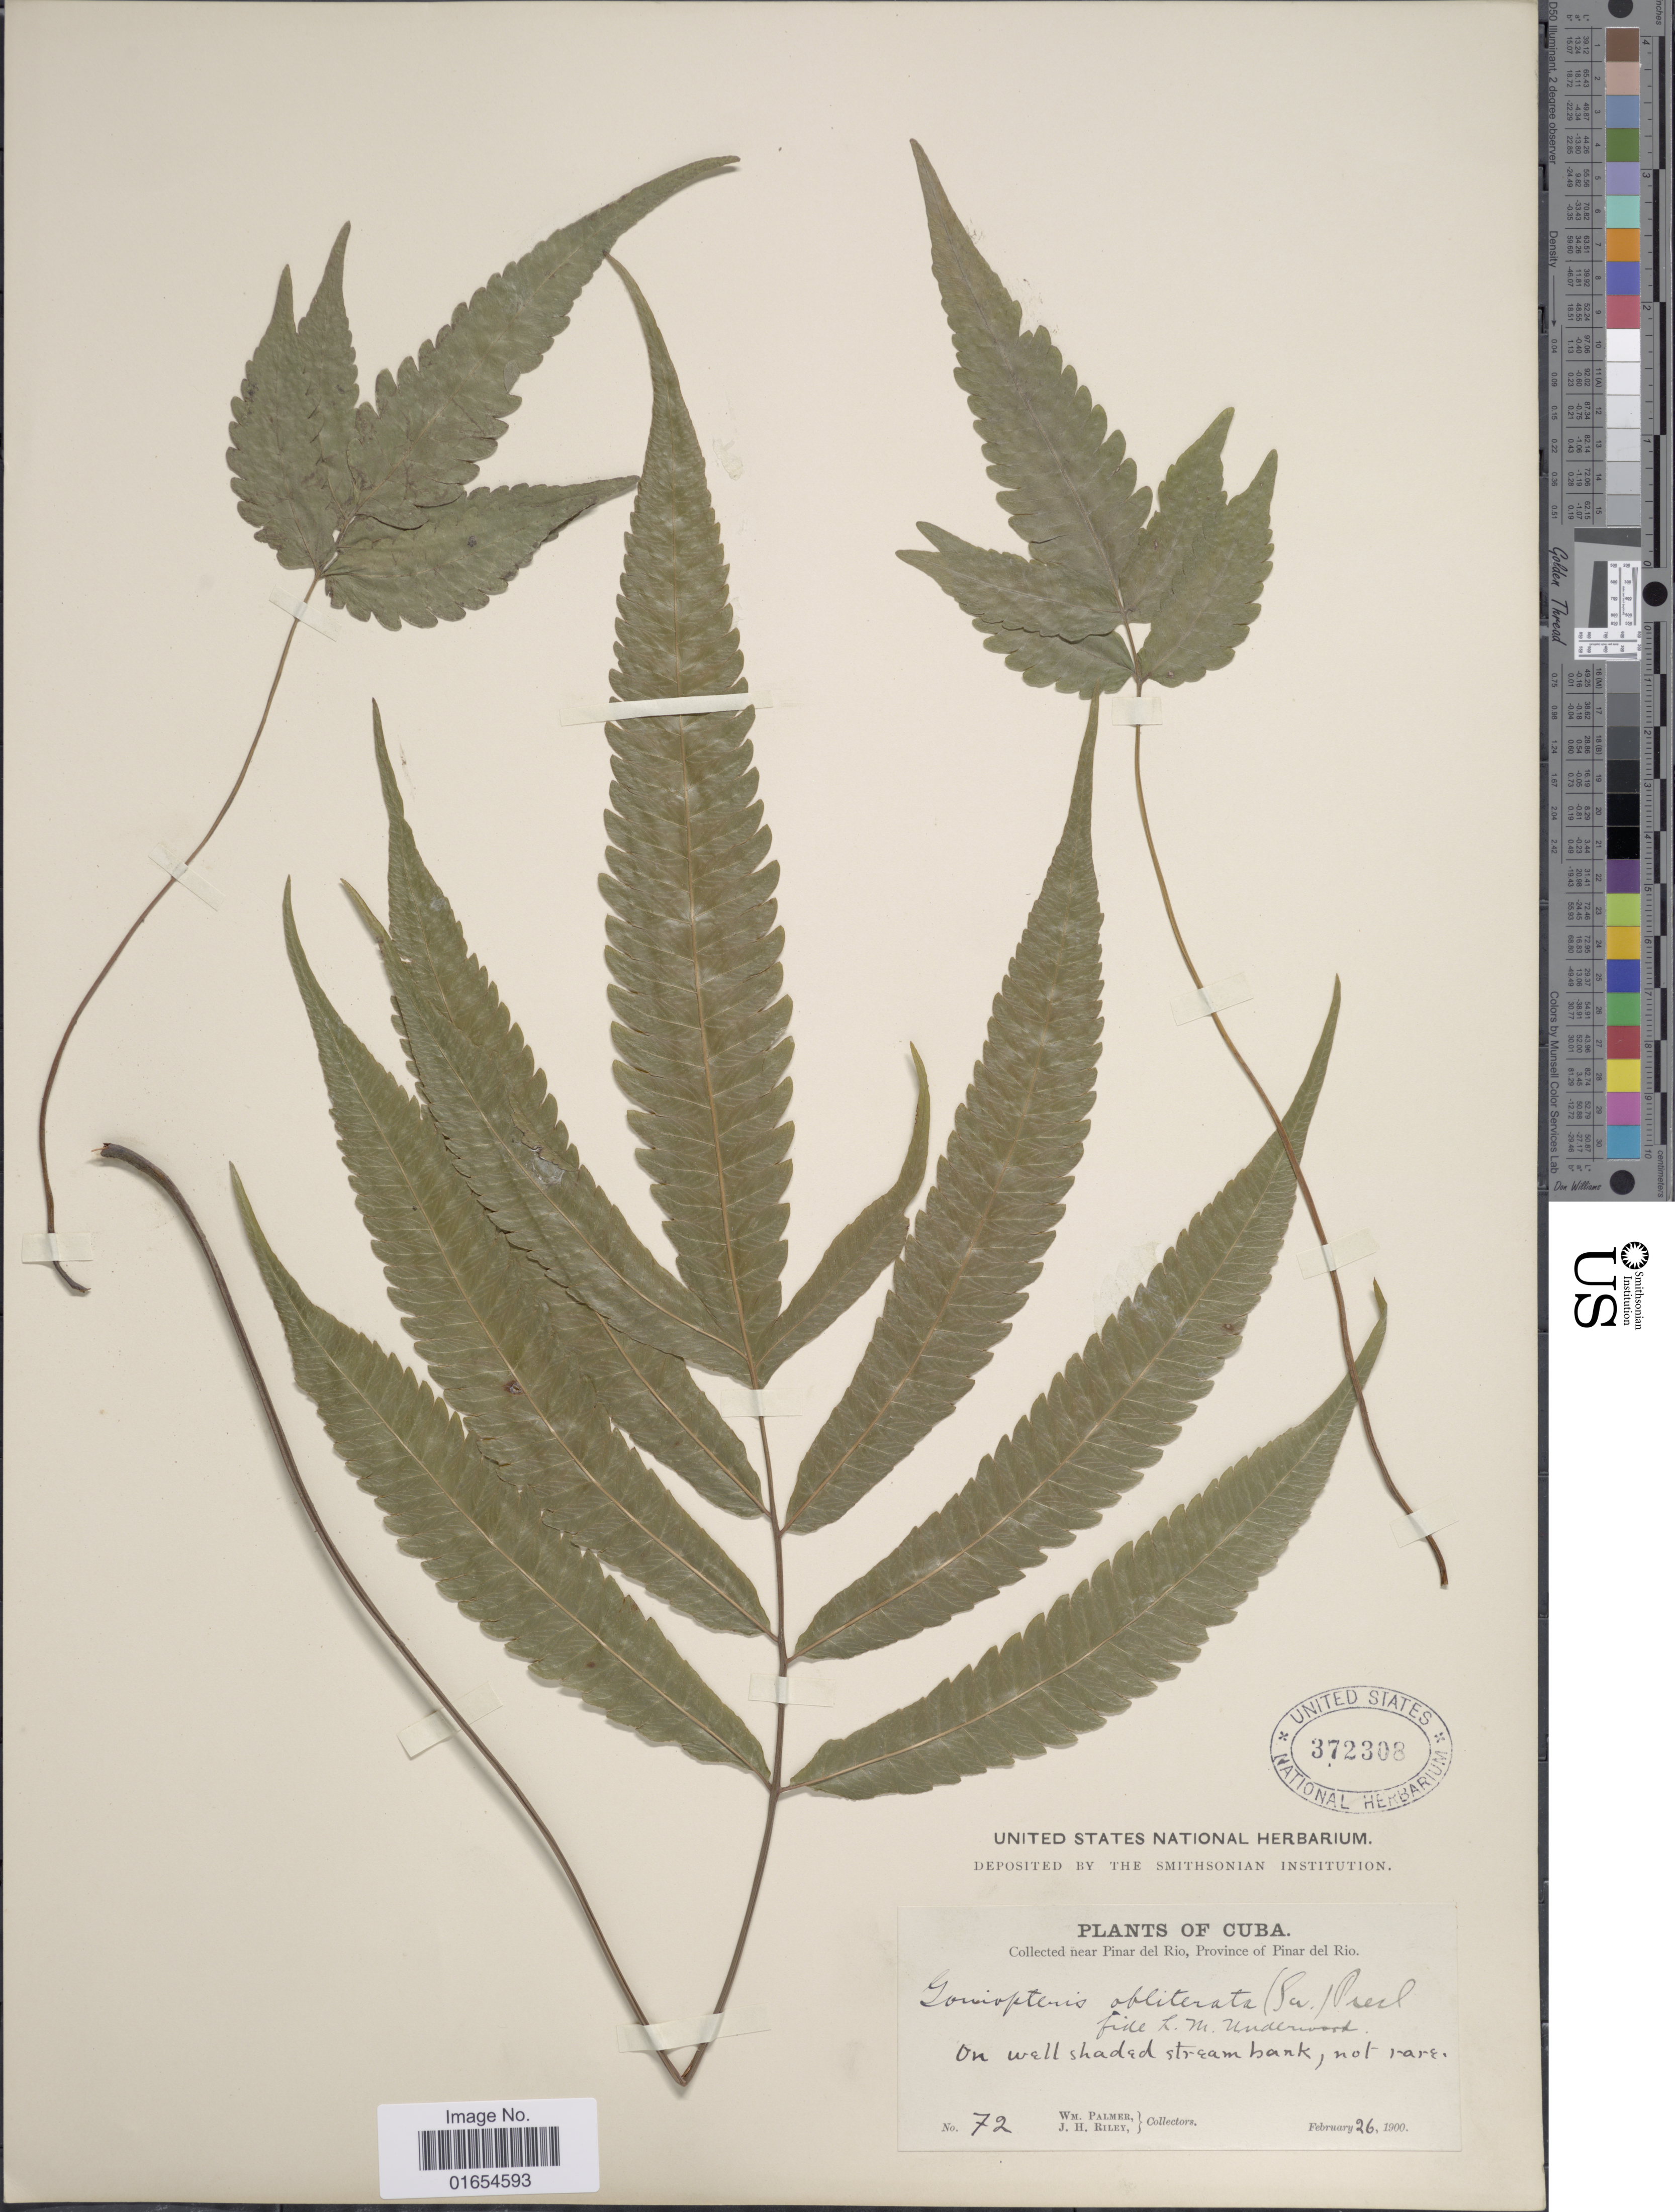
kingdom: Plantae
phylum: Tracheophyta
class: Polypodiopsida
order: Polypodiales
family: Thelypteridaceae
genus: Goniopteris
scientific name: Goniopteris obliterata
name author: (Sw.) C. Presl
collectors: W. Palmer & J. H. Riley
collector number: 72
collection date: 1900-02-26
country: Cuba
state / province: Pinar del Río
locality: Near Pinar del Rio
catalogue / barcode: US 372308